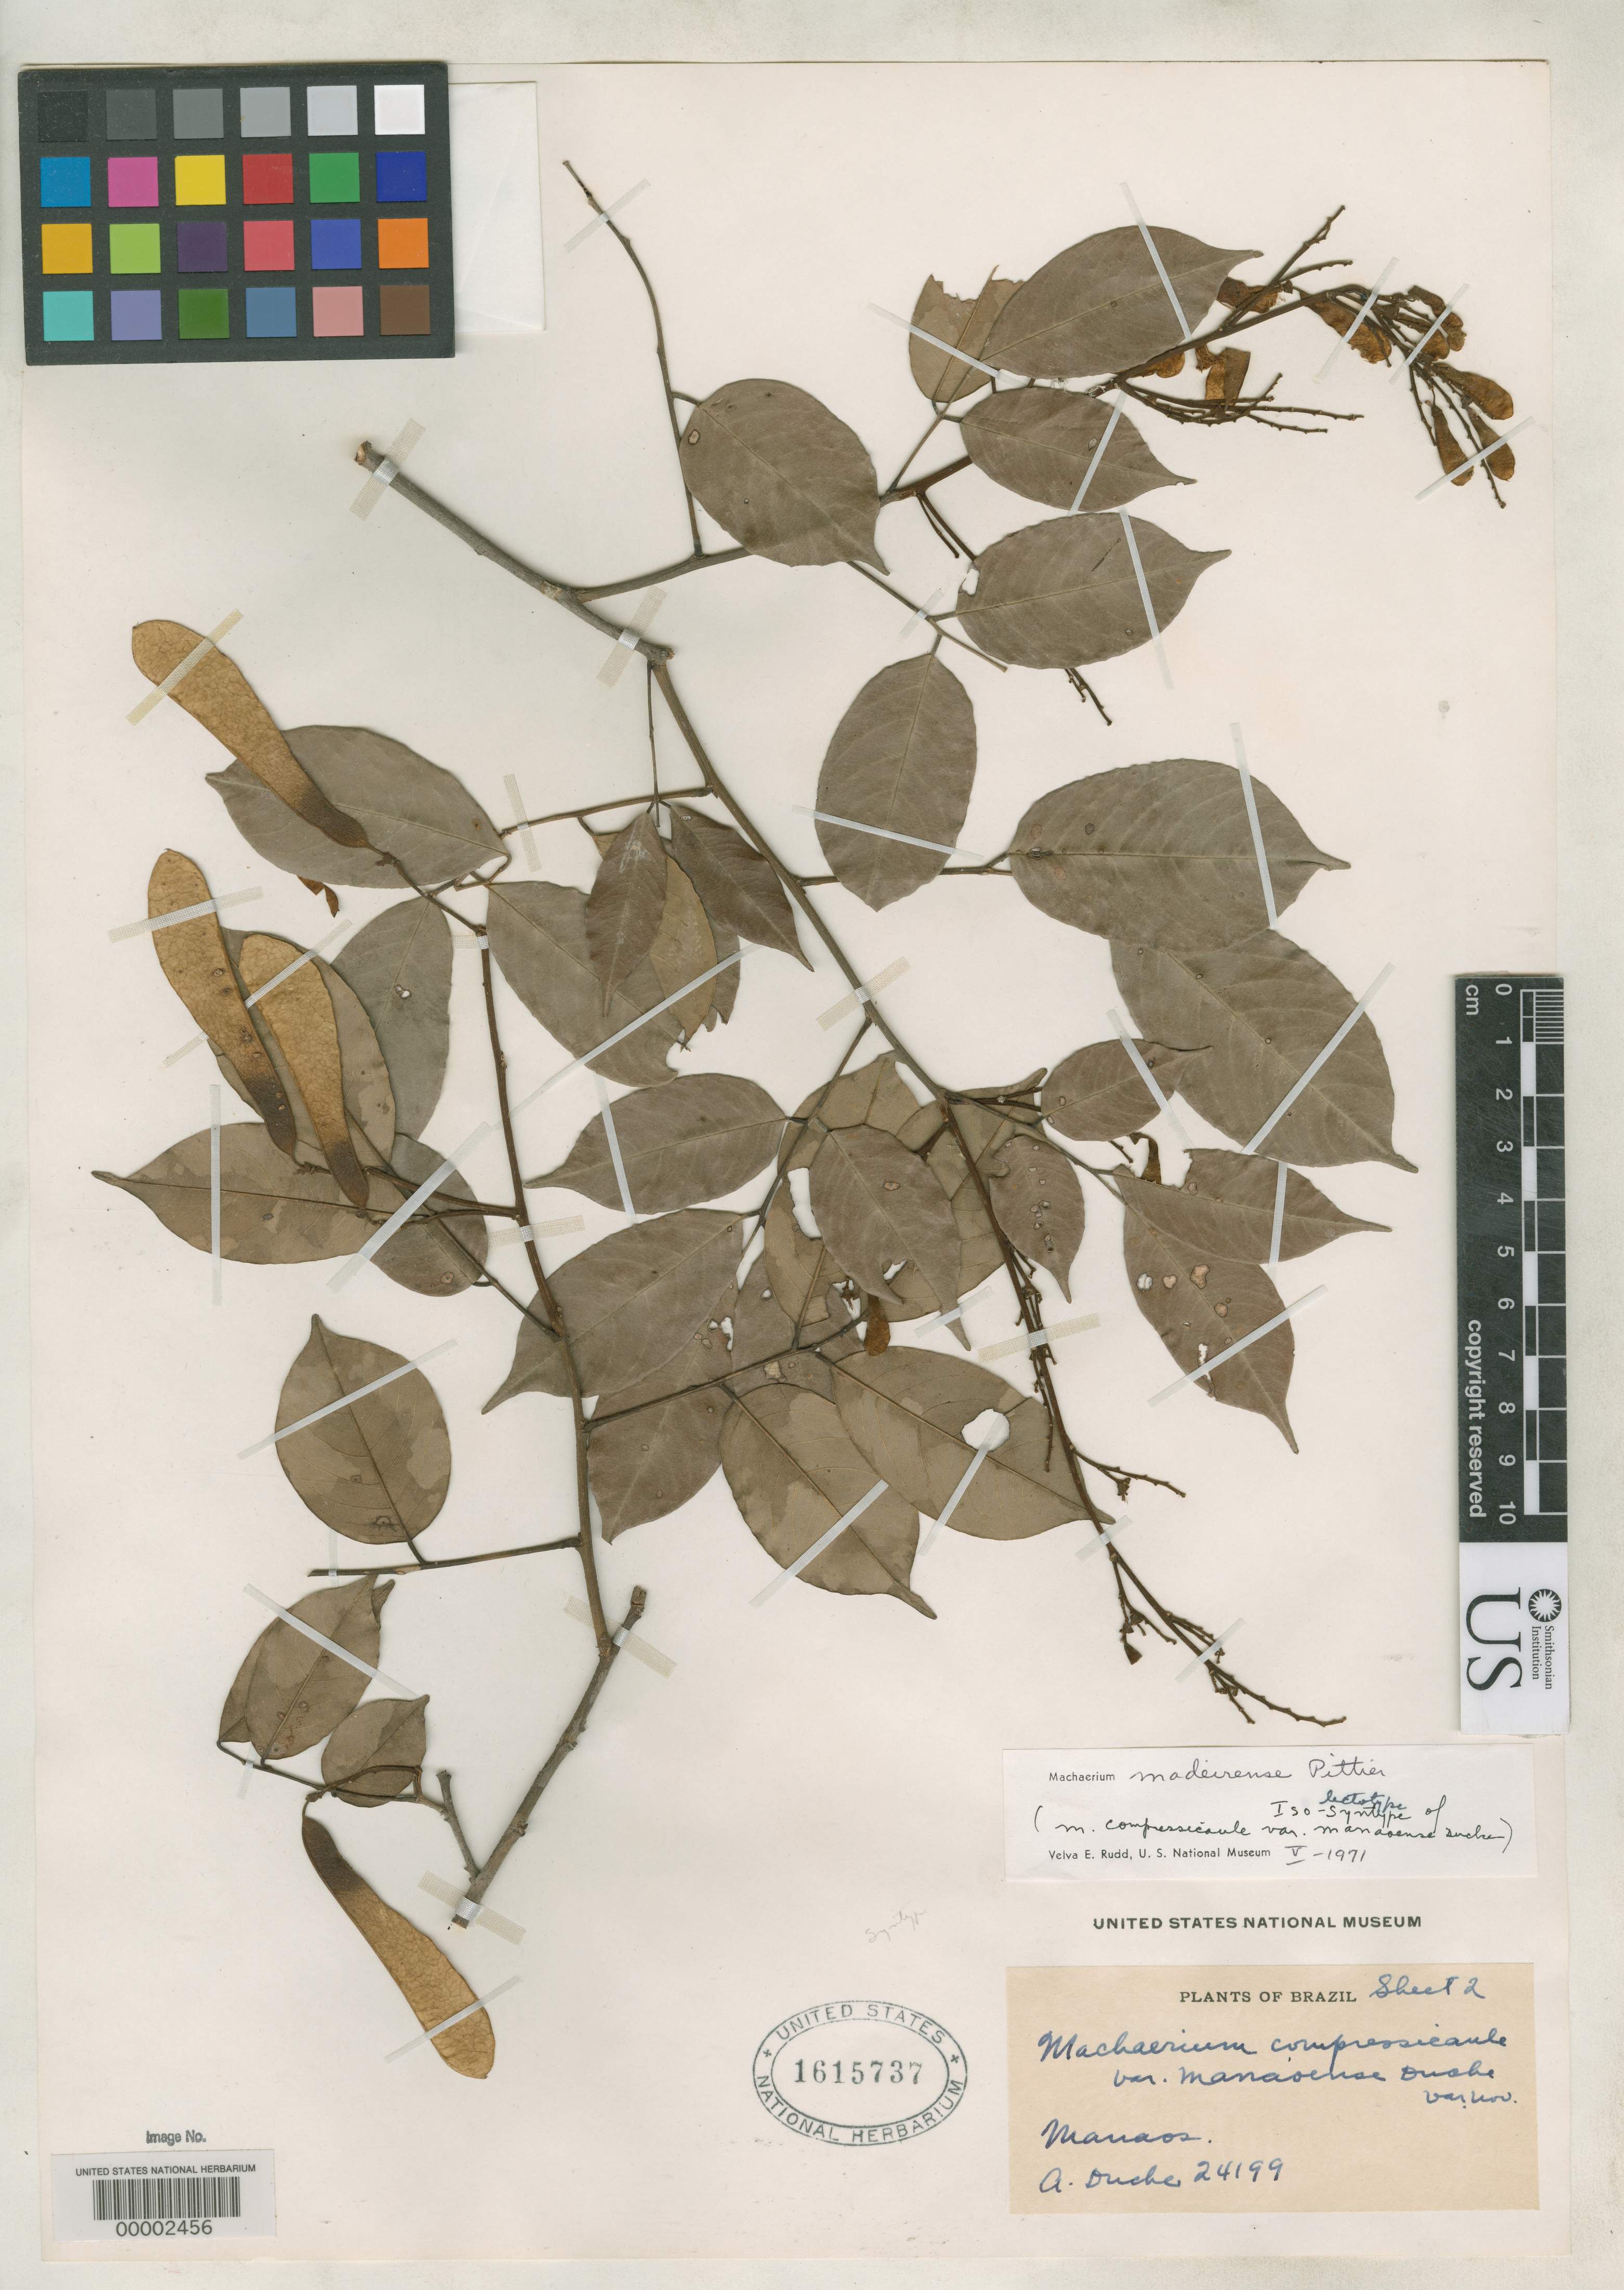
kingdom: Plantae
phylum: Tracheophyta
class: Magnoliopsida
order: Fabales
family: Fabaceae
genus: Machaerium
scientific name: Machaerium compressicaule var. manaoense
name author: Ducke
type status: Isosyntype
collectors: A. Ducke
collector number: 24199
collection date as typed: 02 Dec 1932 and 14 Feb 1933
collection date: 1932-12-02,1933-02-14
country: Brazil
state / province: Amazonas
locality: Manaos.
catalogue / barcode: US 1615737